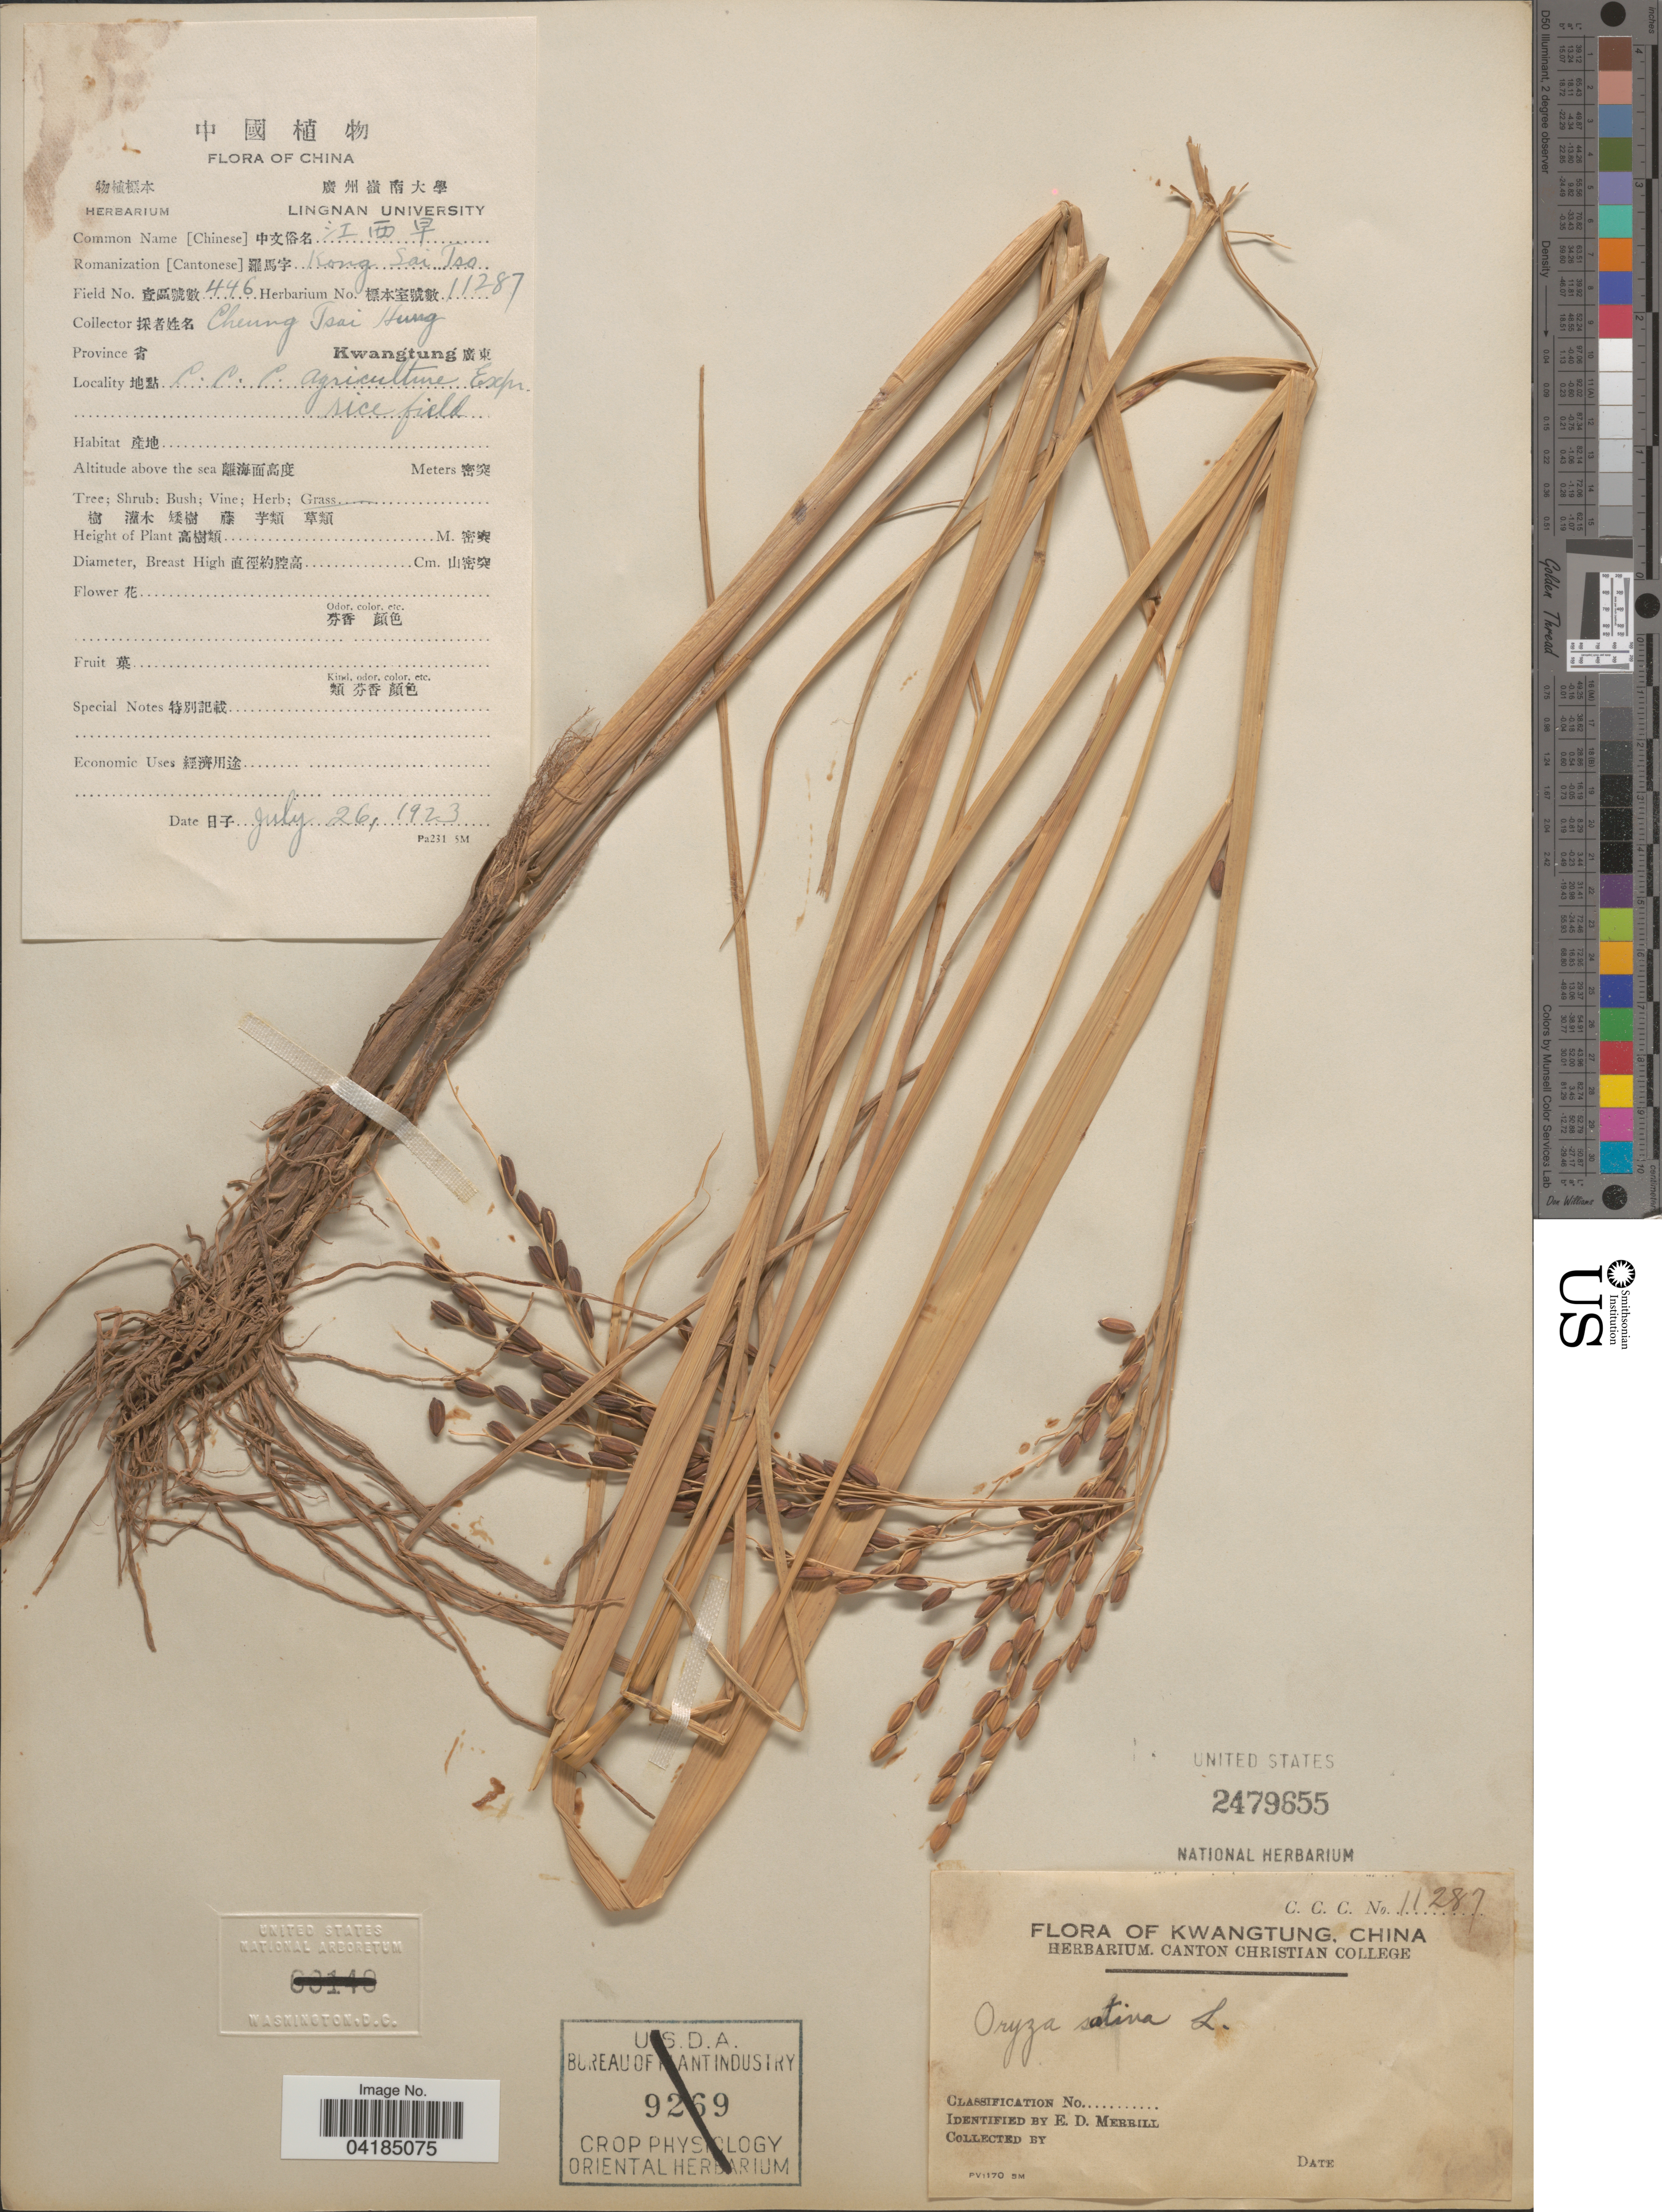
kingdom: Plantae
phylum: Tracheophyta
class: Liliopsida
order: Poales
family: Poaceae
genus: Oryza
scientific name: Oryza sativa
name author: L.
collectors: C. Hung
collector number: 446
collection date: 1923-07-26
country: China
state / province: Guangdong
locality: Kwangtung. C.C.C. Agriculture Expr. rice field.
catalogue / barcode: US 2479655